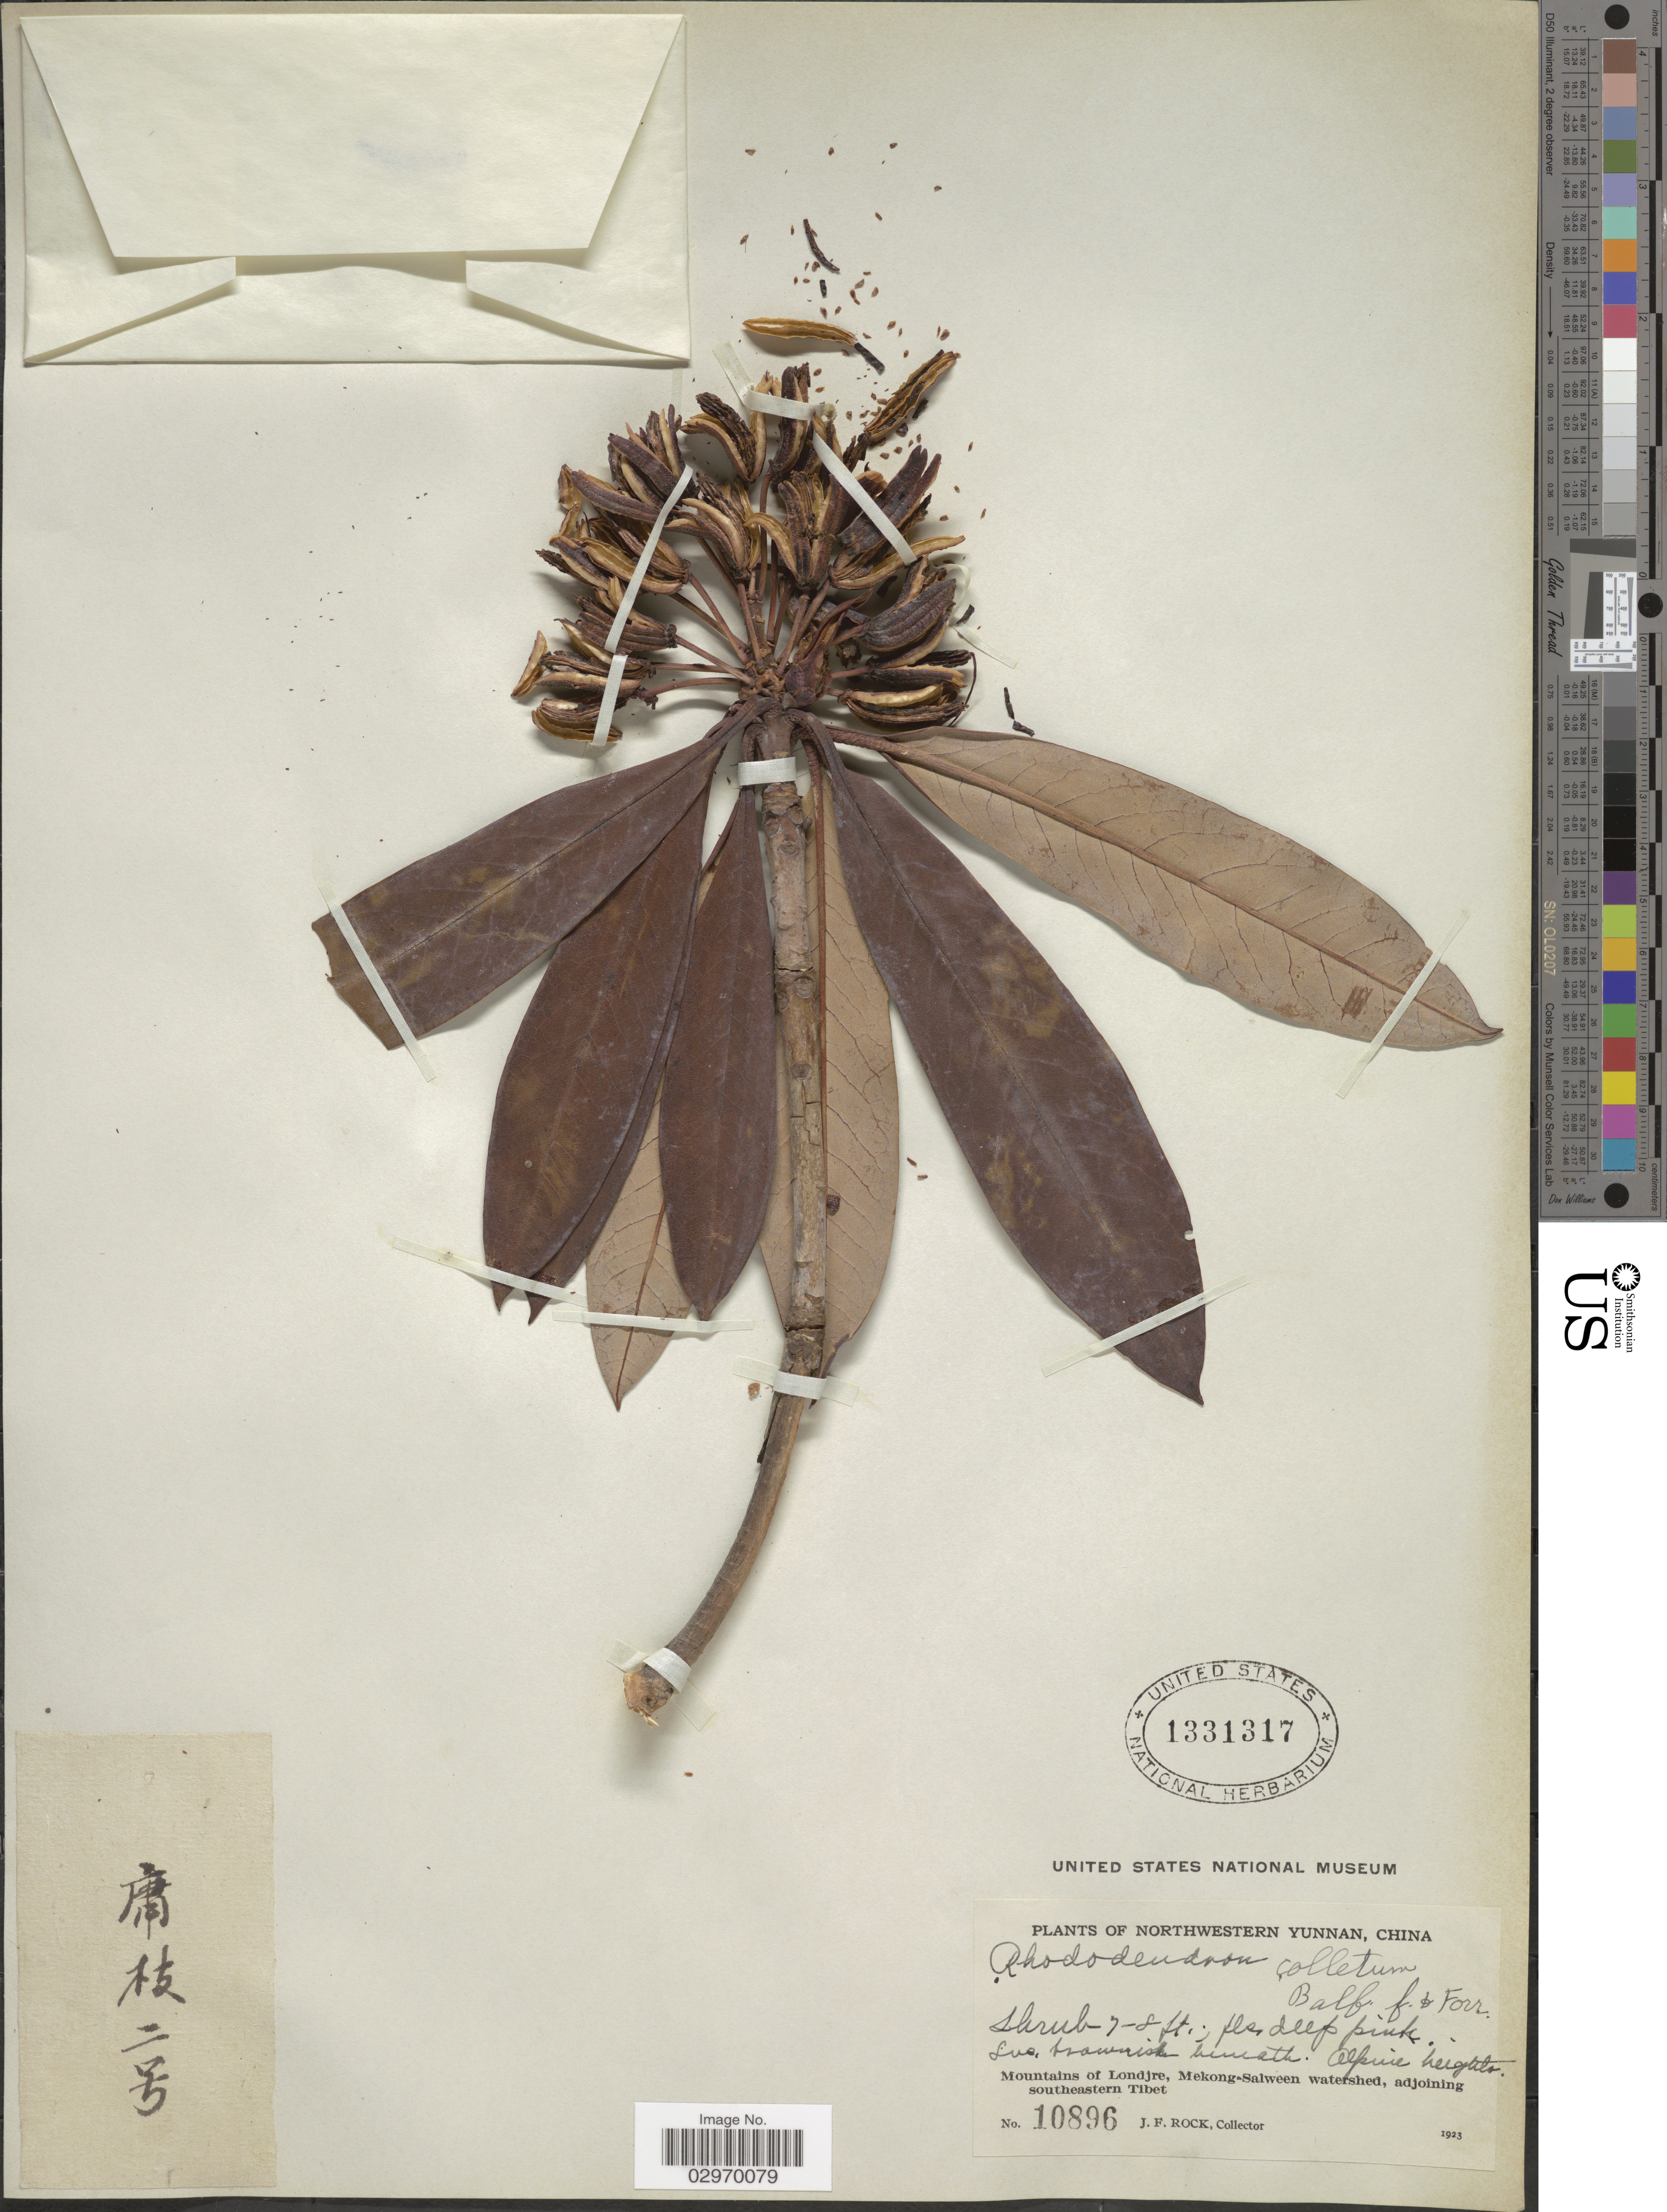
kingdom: Plantae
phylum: Tracheophyta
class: Magnoliopsida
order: Ericales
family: Ericaceae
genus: Rhododendron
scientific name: Rhododendron colletum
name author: Balf. f. & Forrest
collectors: J. Rock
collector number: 10896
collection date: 1923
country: China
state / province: Yunnan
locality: Northwestern Yunnan. Mountains of Londjre, Mekong-Salween watershed, adjoining southeastern Tibet.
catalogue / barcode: US 1331317